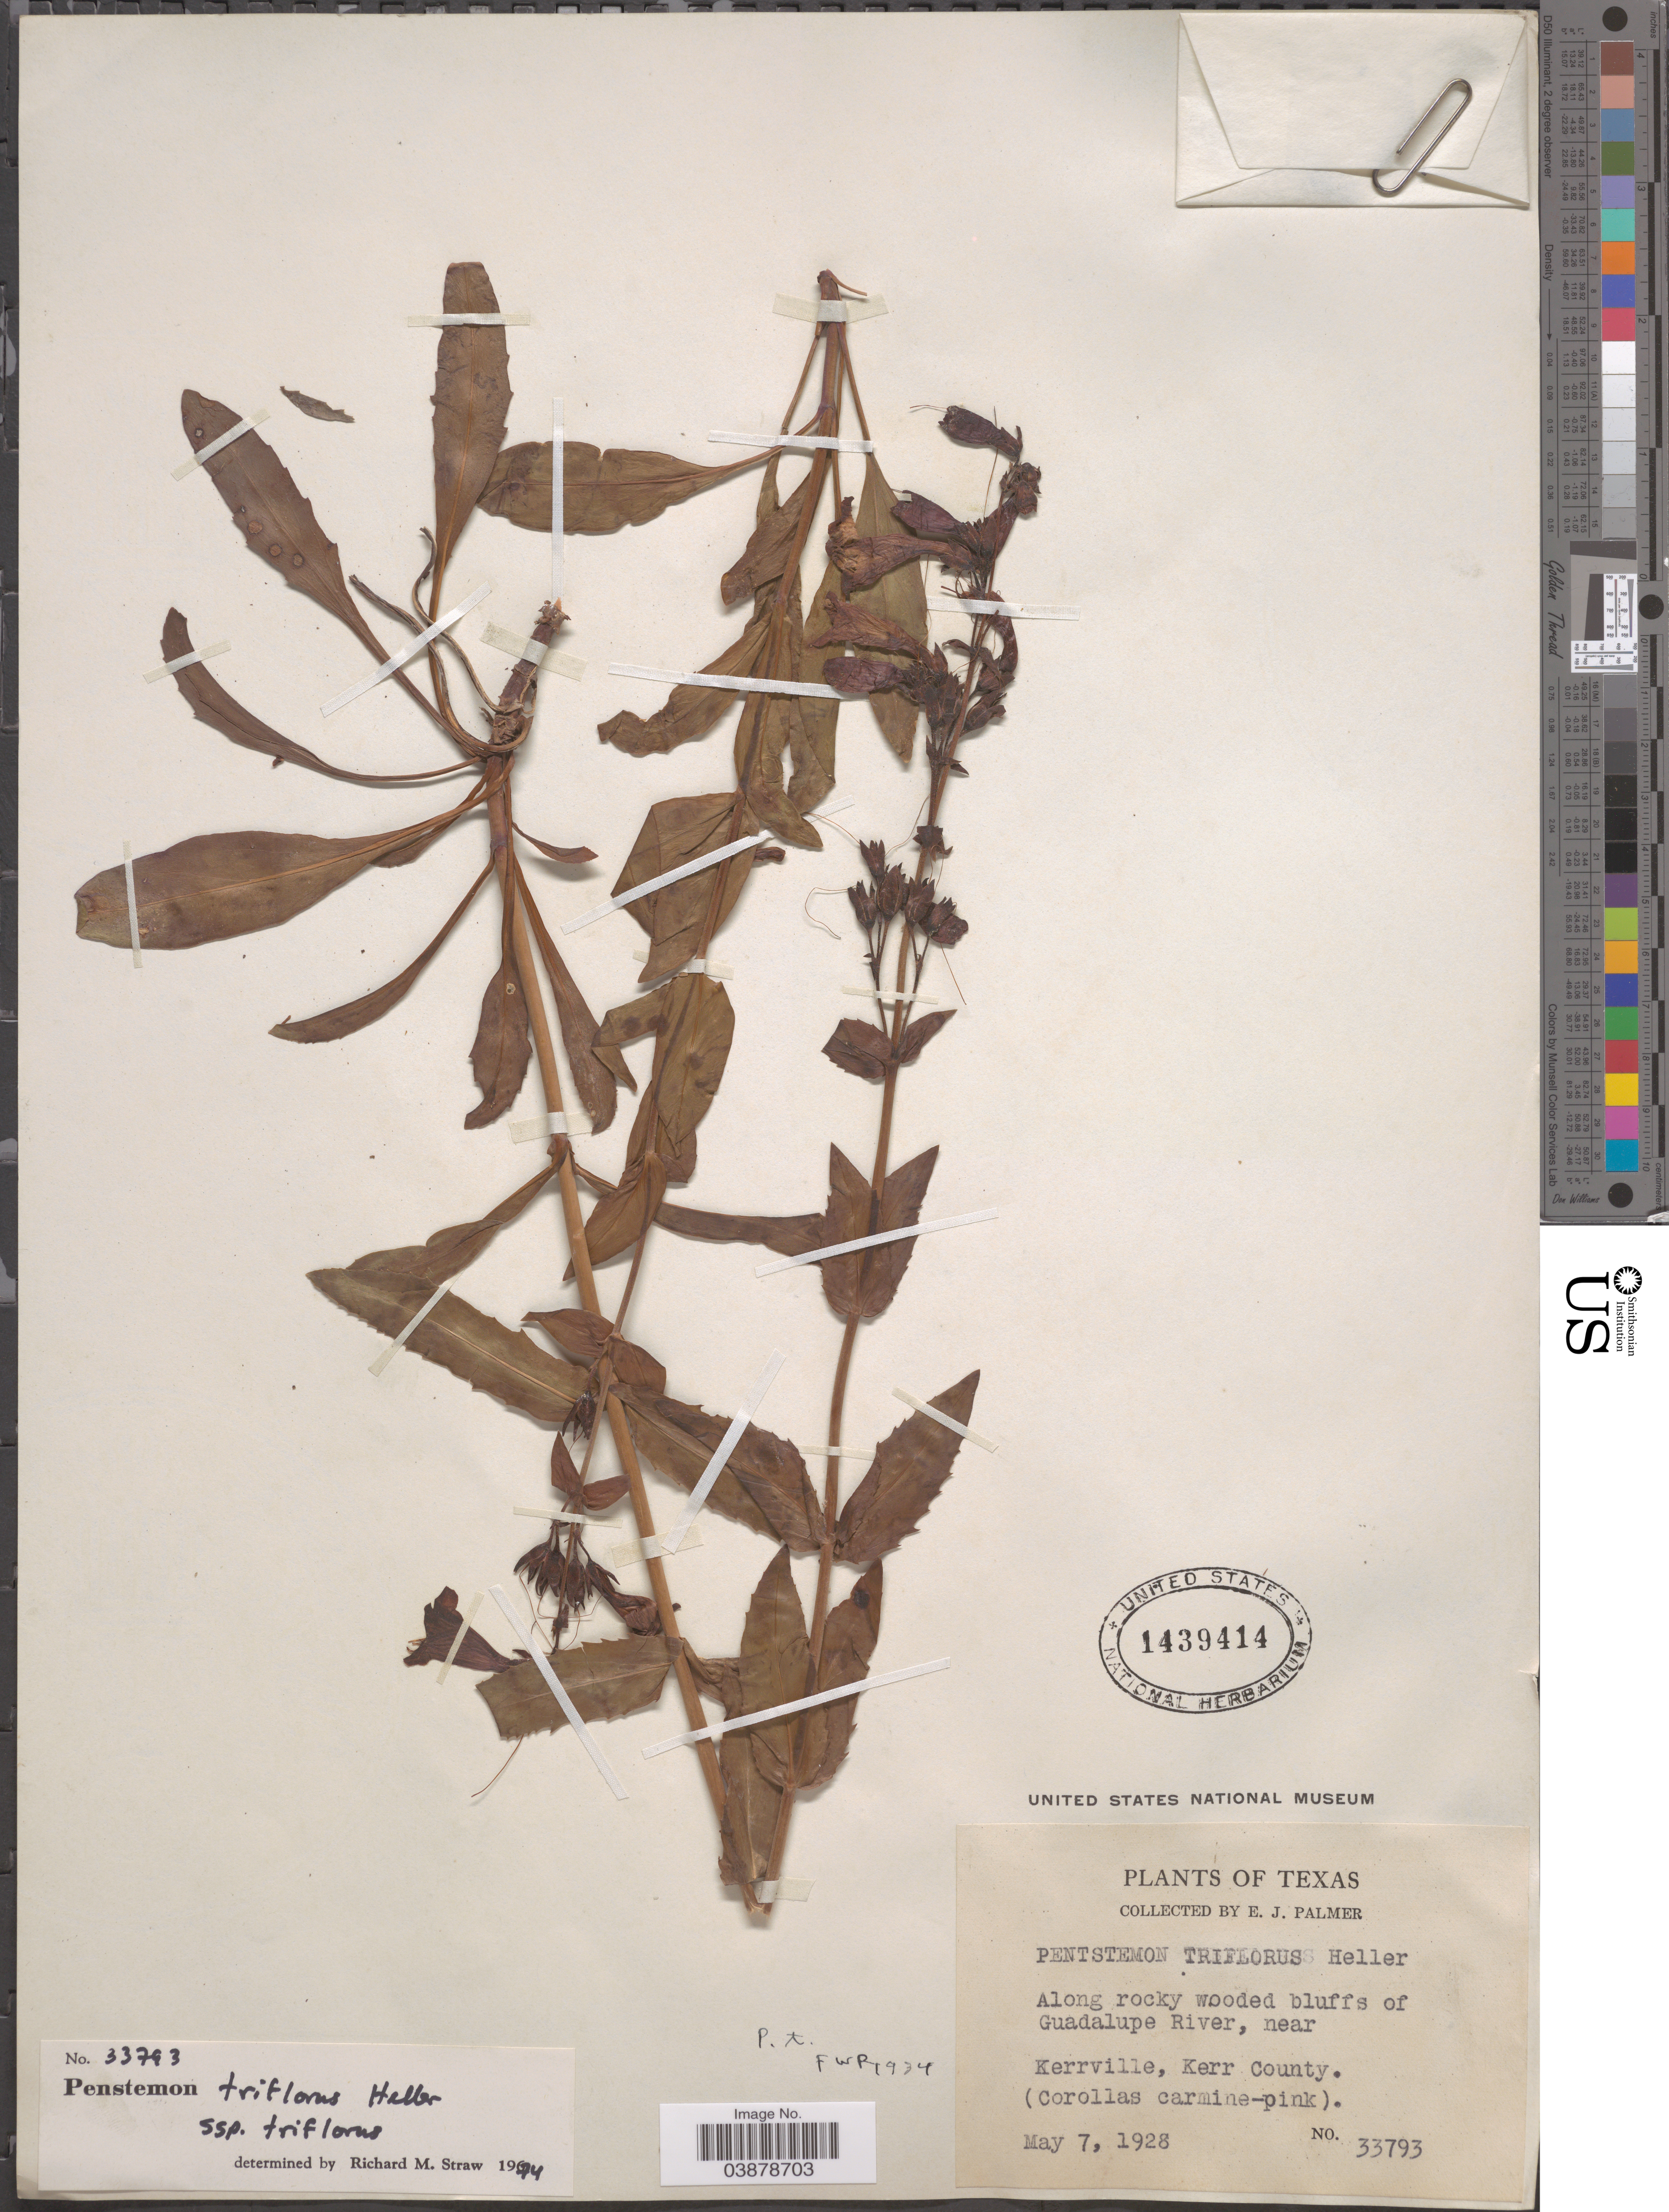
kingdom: Plantae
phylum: Tracheophyta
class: Magnoliopsida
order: Lamiales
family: Plantaginaceae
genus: Penstemon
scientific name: Penstemon triflorus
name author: A. Heller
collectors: E. J. Palmer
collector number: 33793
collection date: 1928-05-07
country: United States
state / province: Texas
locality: Along rocky wooded bluffs of Guadalupe River, near Kerrville, Kerr County.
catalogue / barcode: US 1439414